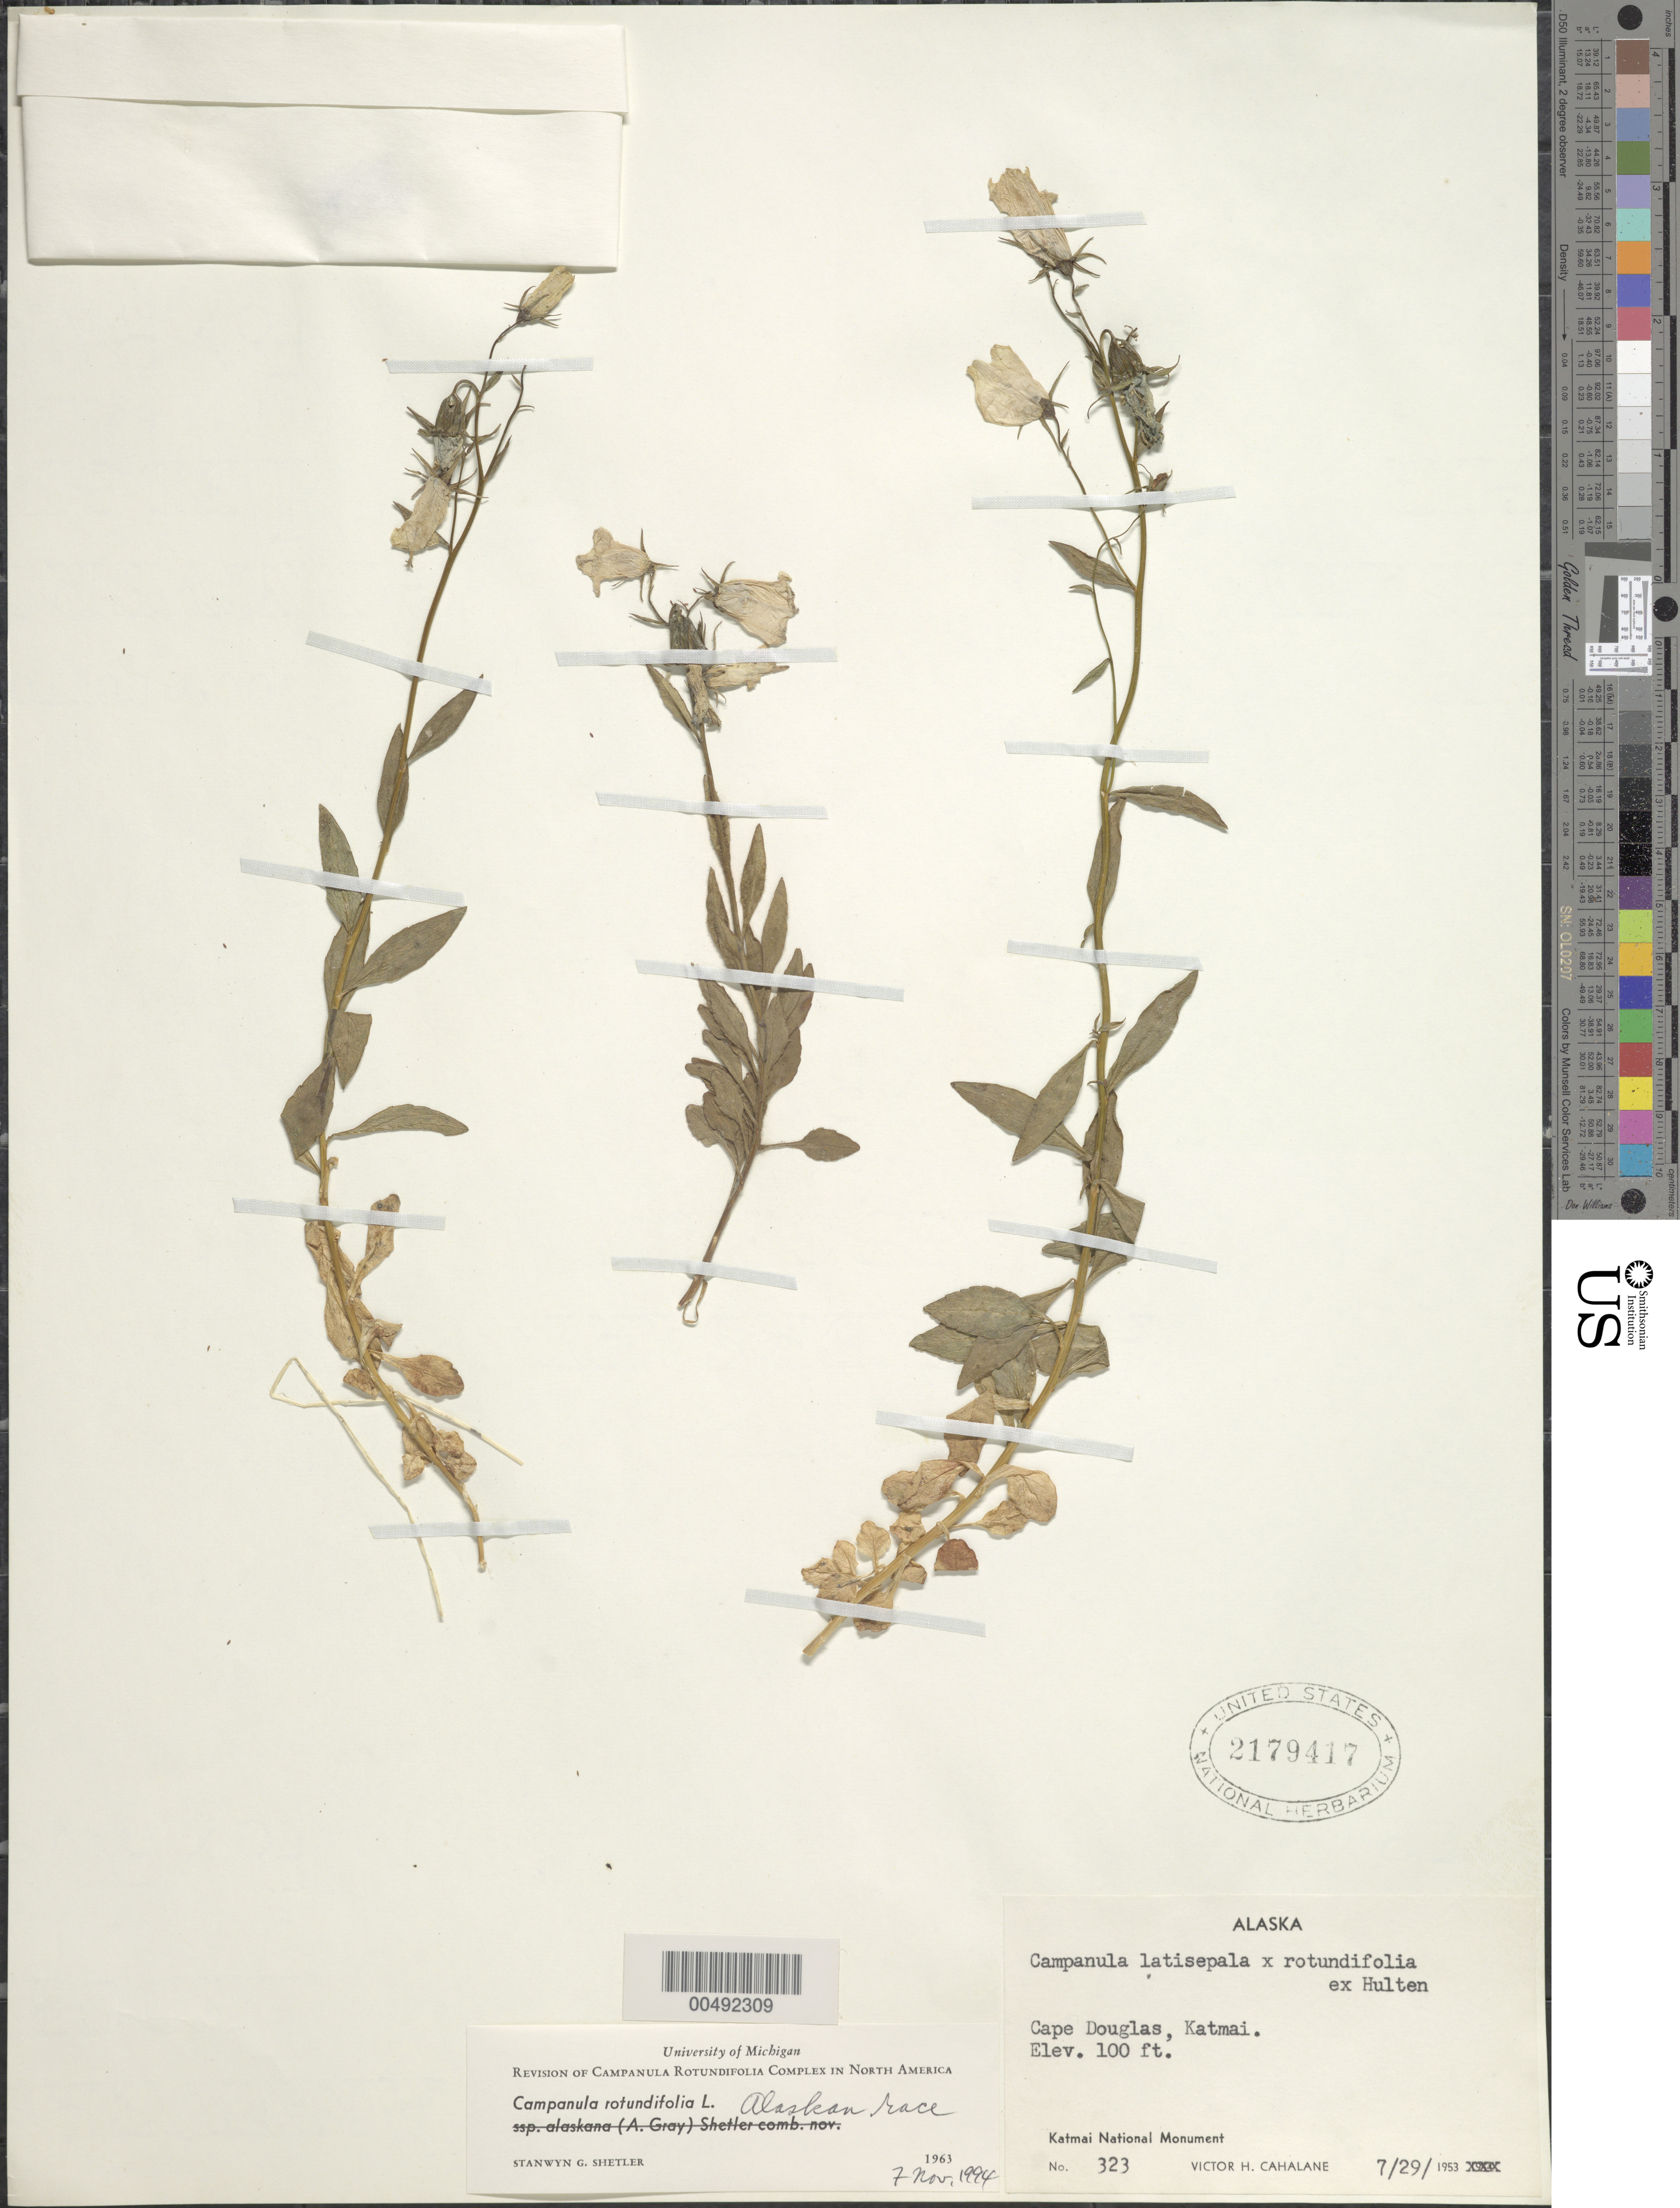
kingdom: Plantae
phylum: Tracheophyta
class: Magnoliopsida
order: Asterales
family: Campanulaceae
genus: Campanula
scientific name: Campanula rotundifolia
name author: L.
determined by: Shetler, Stanwyn G., (US), NMNH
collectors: V. Cahalane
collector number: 323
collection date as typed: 29 Jul 1953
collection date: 1953-07-29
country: United States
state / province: Alaska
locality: Katmai National Monument, Katmai, Cape Douglas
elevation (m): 30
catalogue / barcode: US 2179417